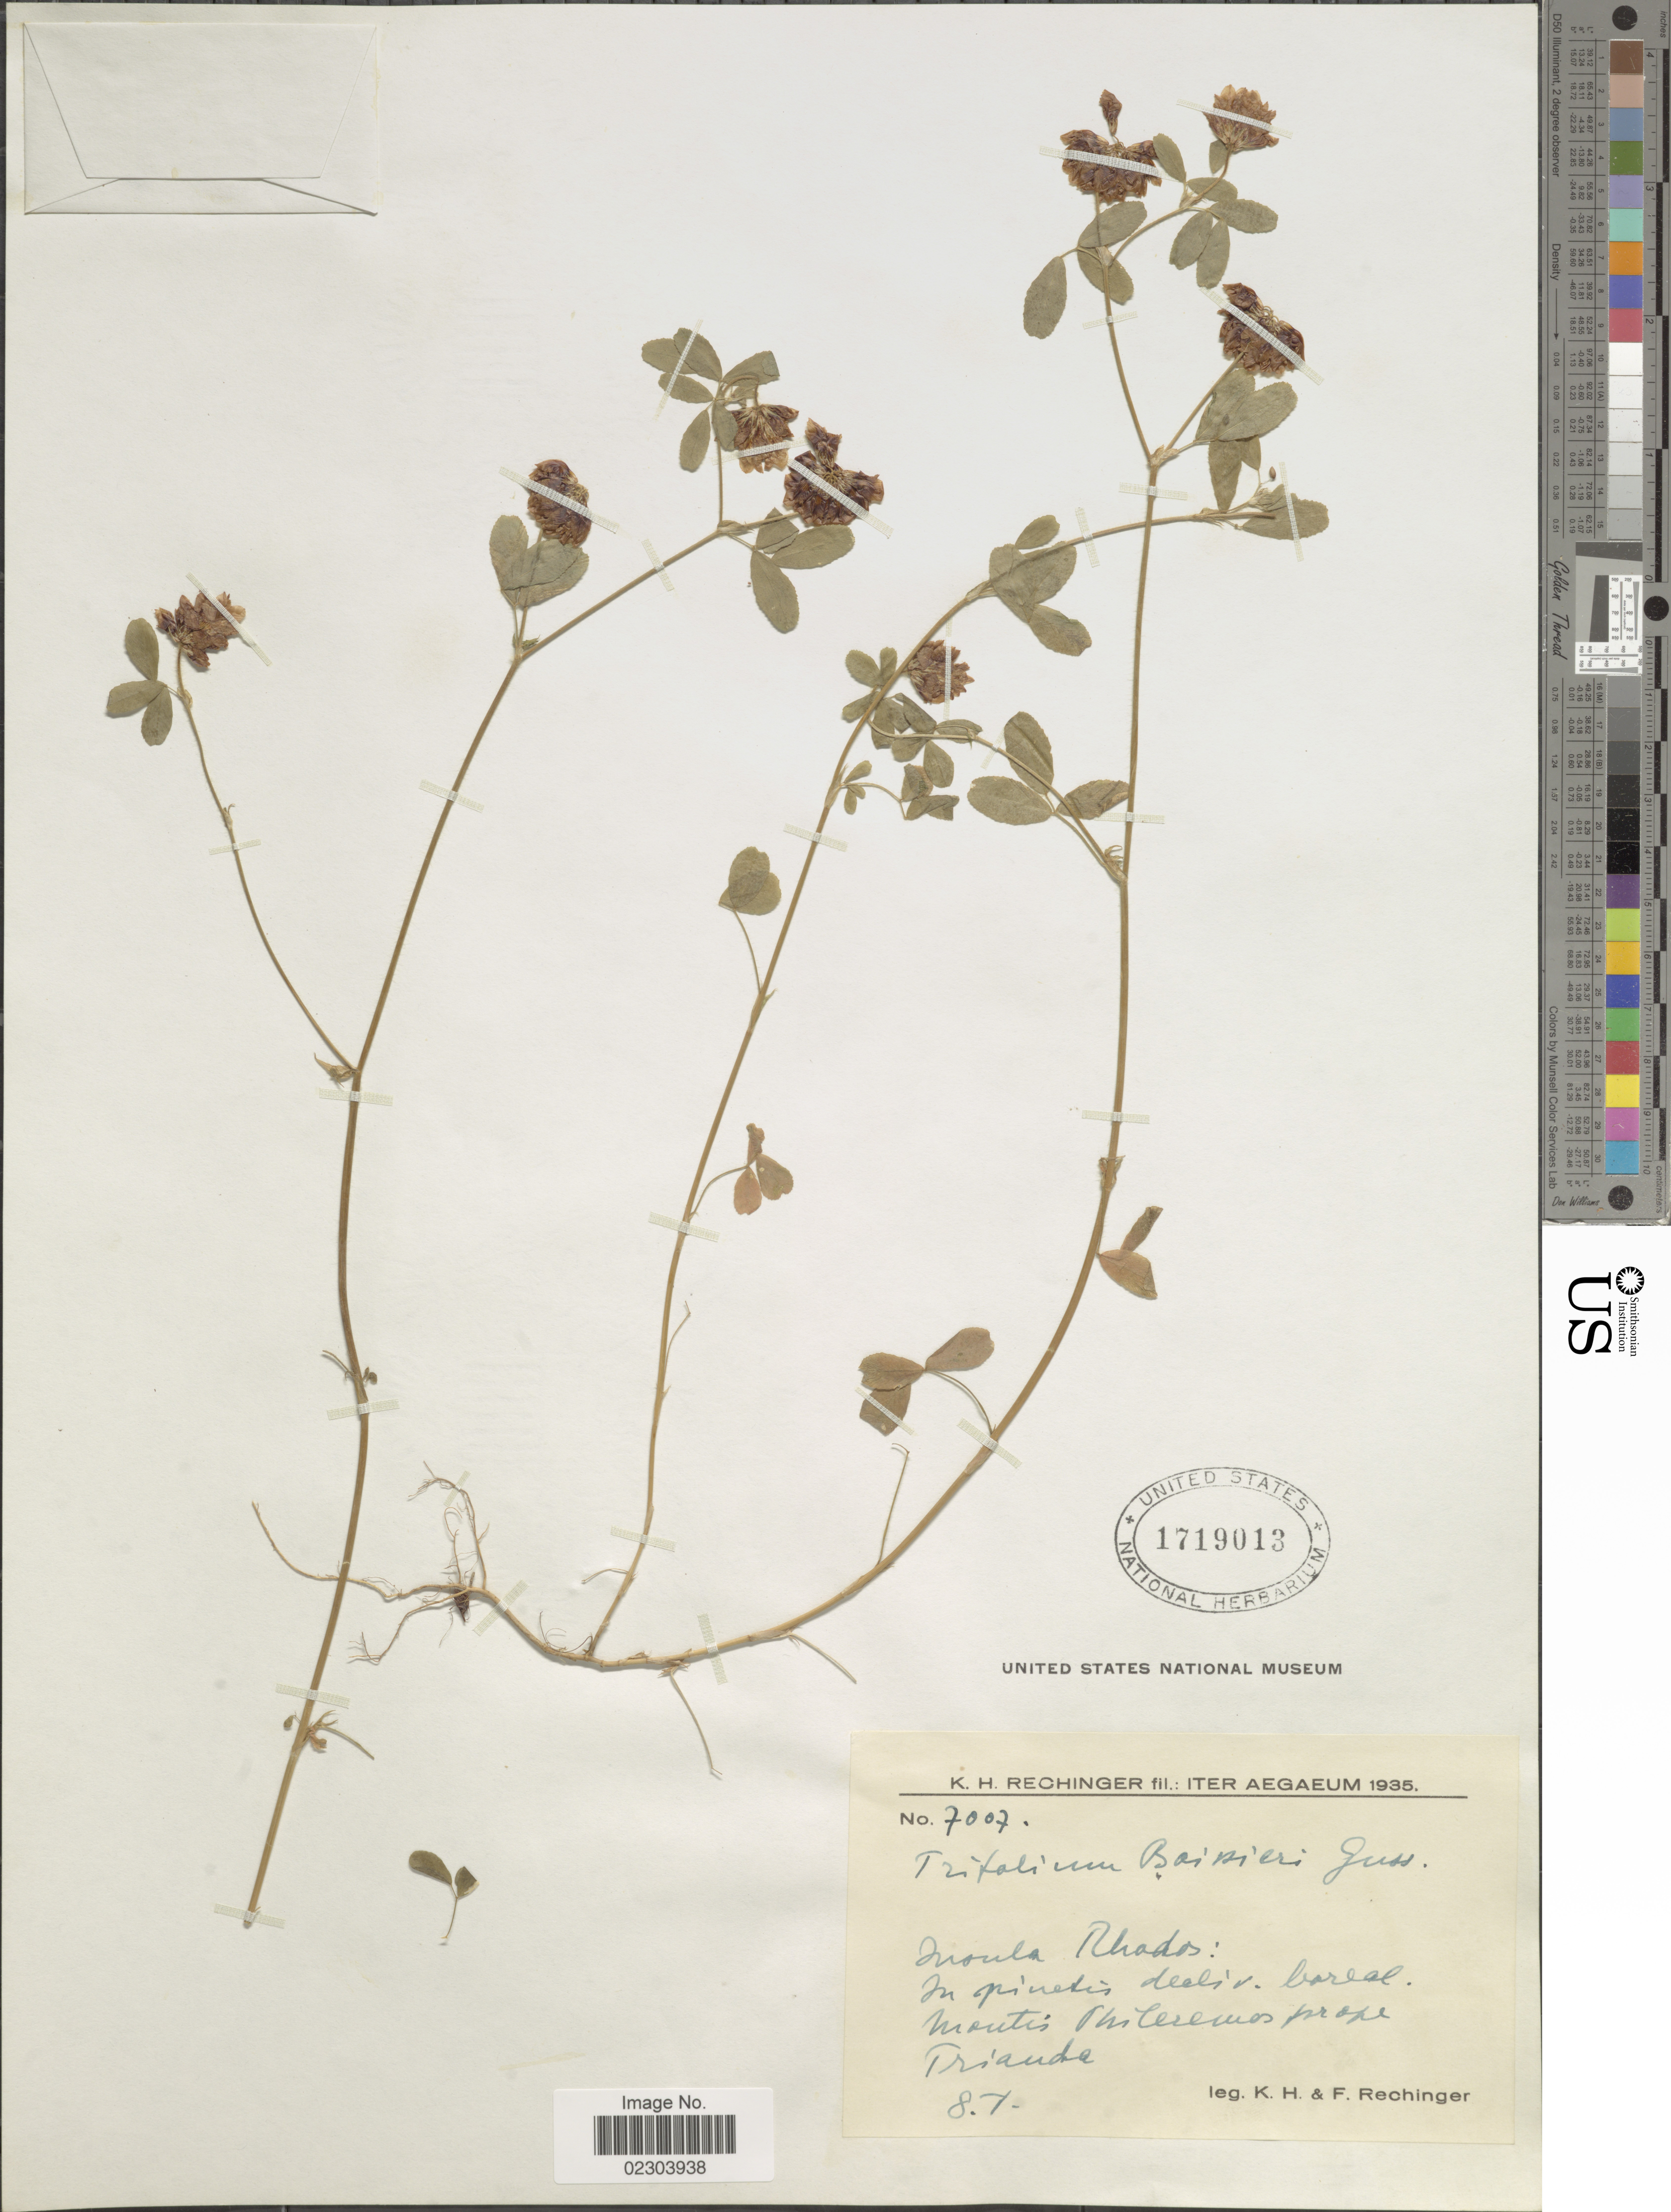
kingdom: Plantae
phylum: Tracheophyta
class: Magnoliopsida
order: Fabales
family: Fabaceae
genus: Trifolium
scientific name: Trifolium boissieri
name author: Gussone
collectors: F. Rechinger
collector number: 7007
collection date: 1935-01-08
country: Greece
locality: Iter Aegaeum, Insula Rhodos: in pinetis decliv. boreal. Montis Phileremos prope Triandra.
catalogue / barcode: US 1719013